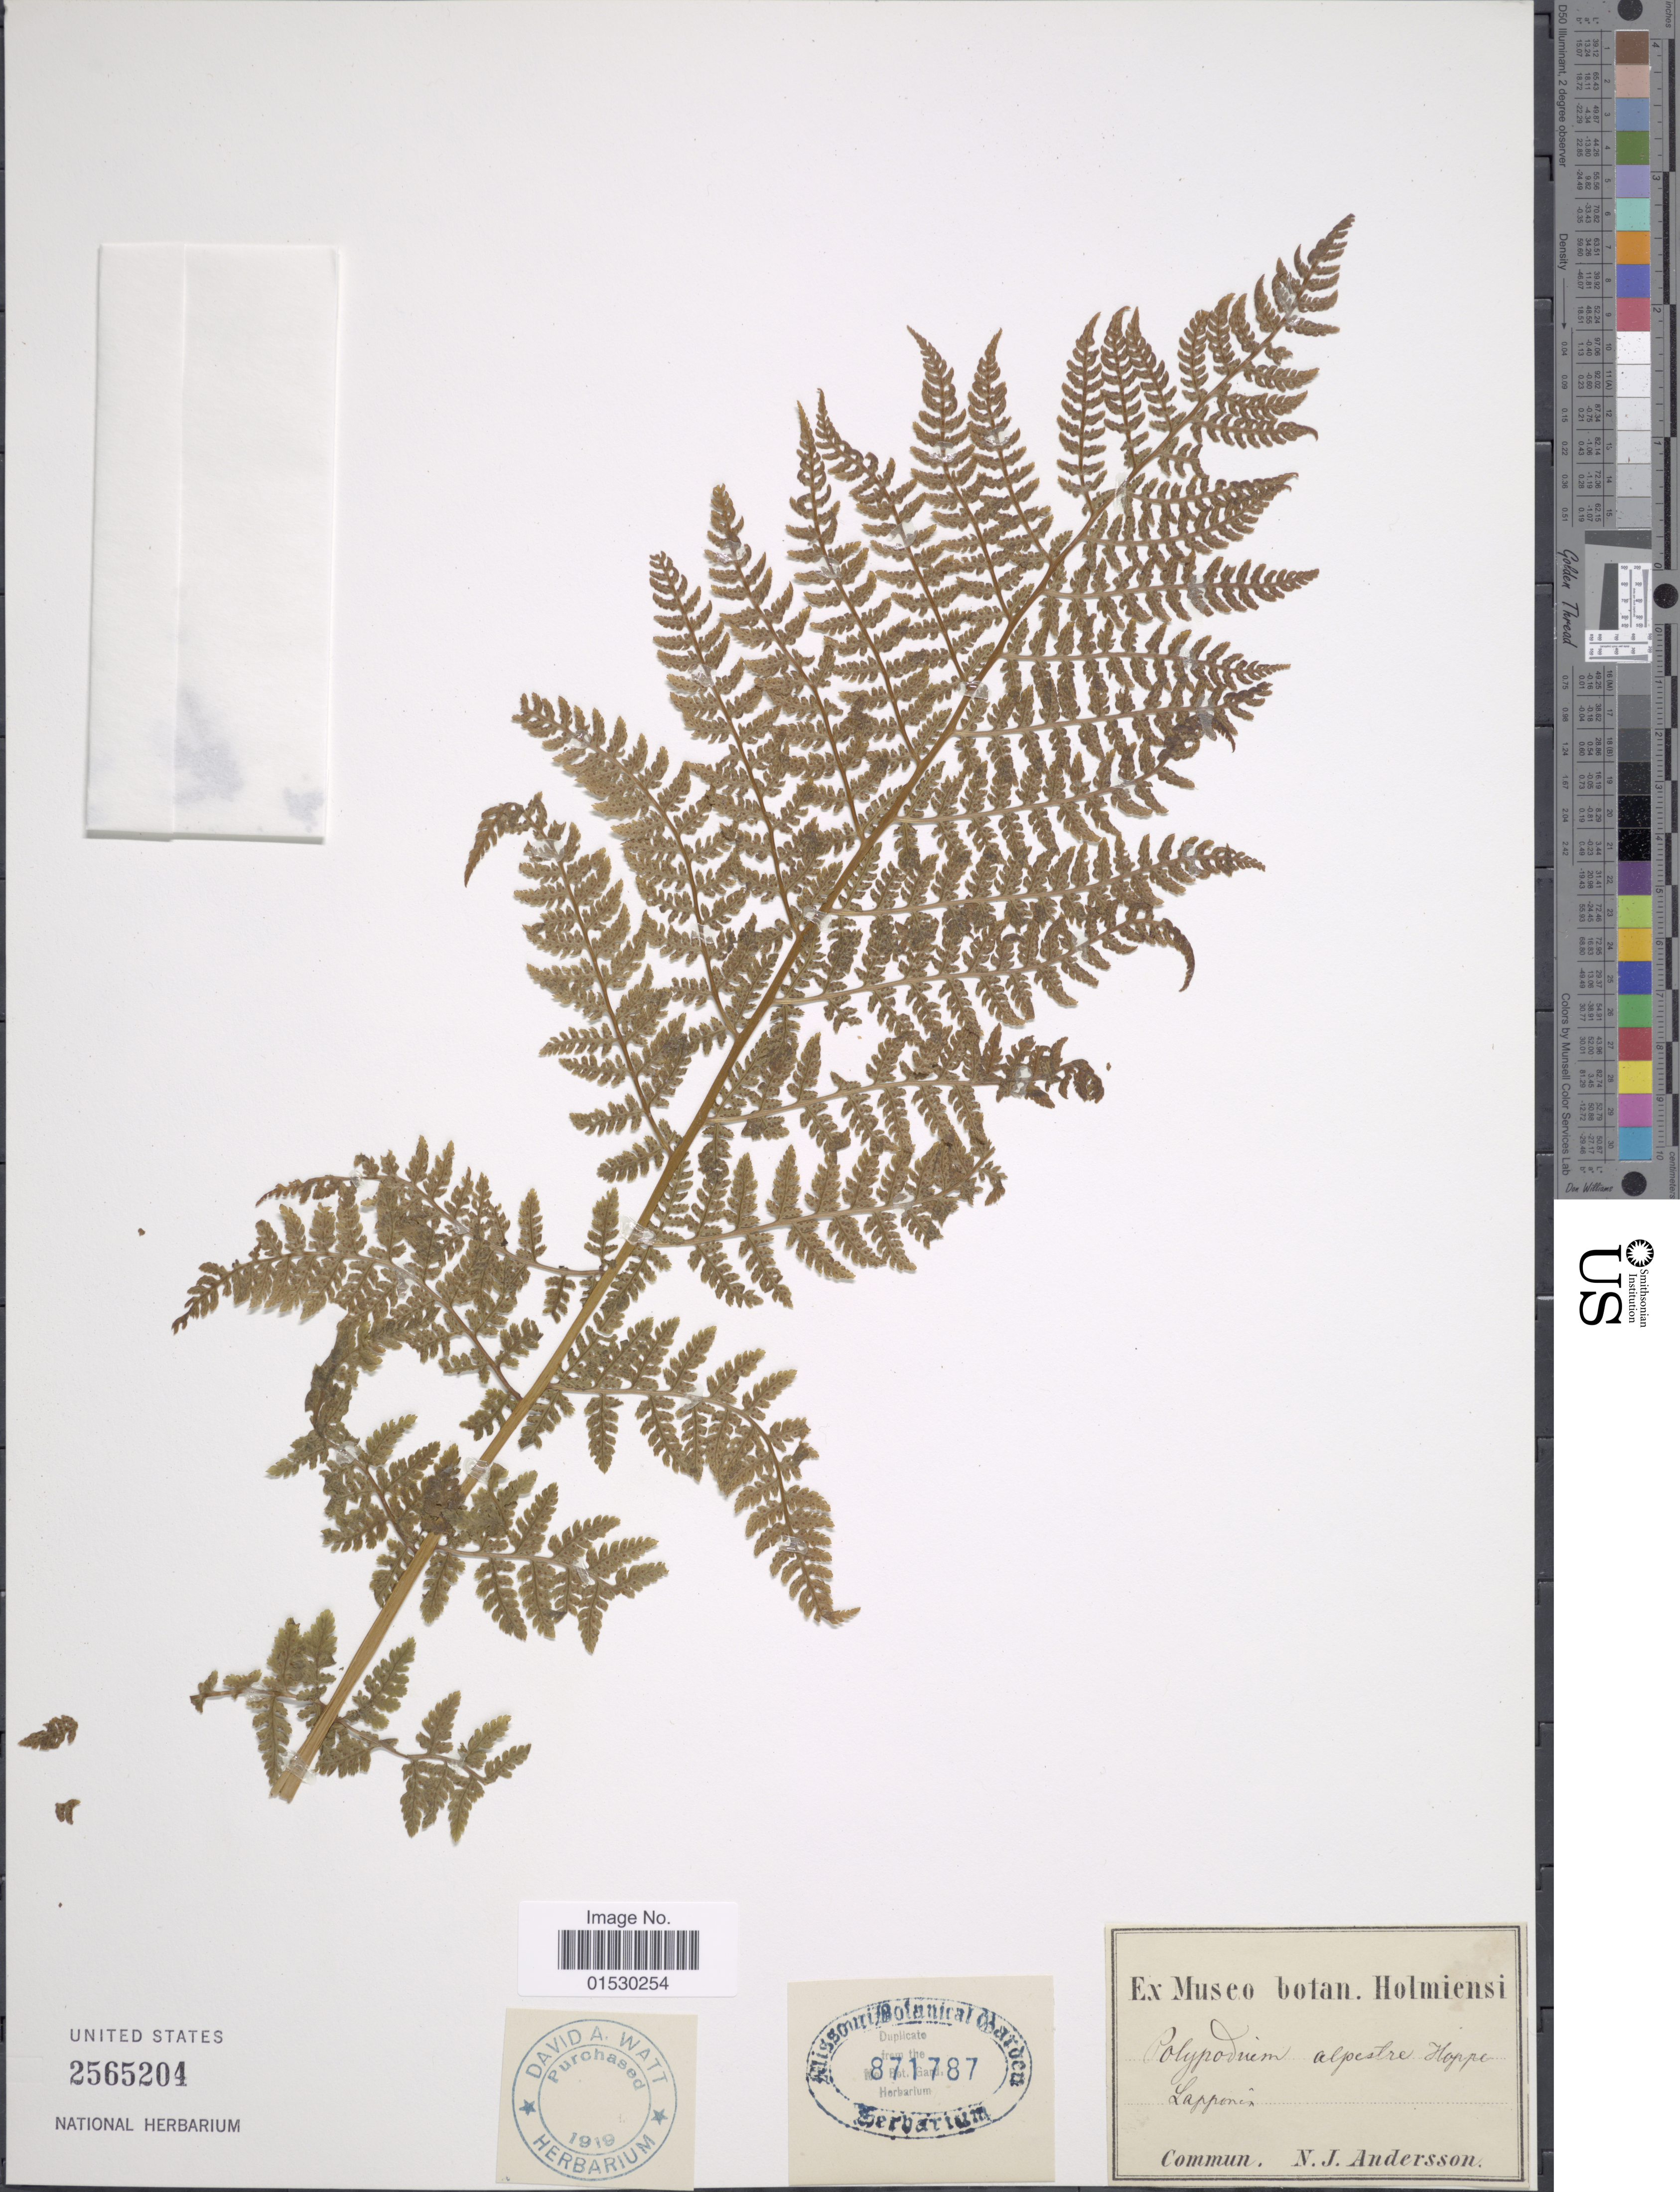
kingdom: Plantae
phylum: Tracheophyta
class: Polypodiopsida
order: Polypodiales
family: Athyriaceae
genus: Athyrium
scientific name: Athyrium alpestre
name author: (Hoppe) Rylands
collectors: ex Museo botan. Holmiensi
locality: Lapponi (Lapland) [interpreted]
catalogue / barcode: US 2565204